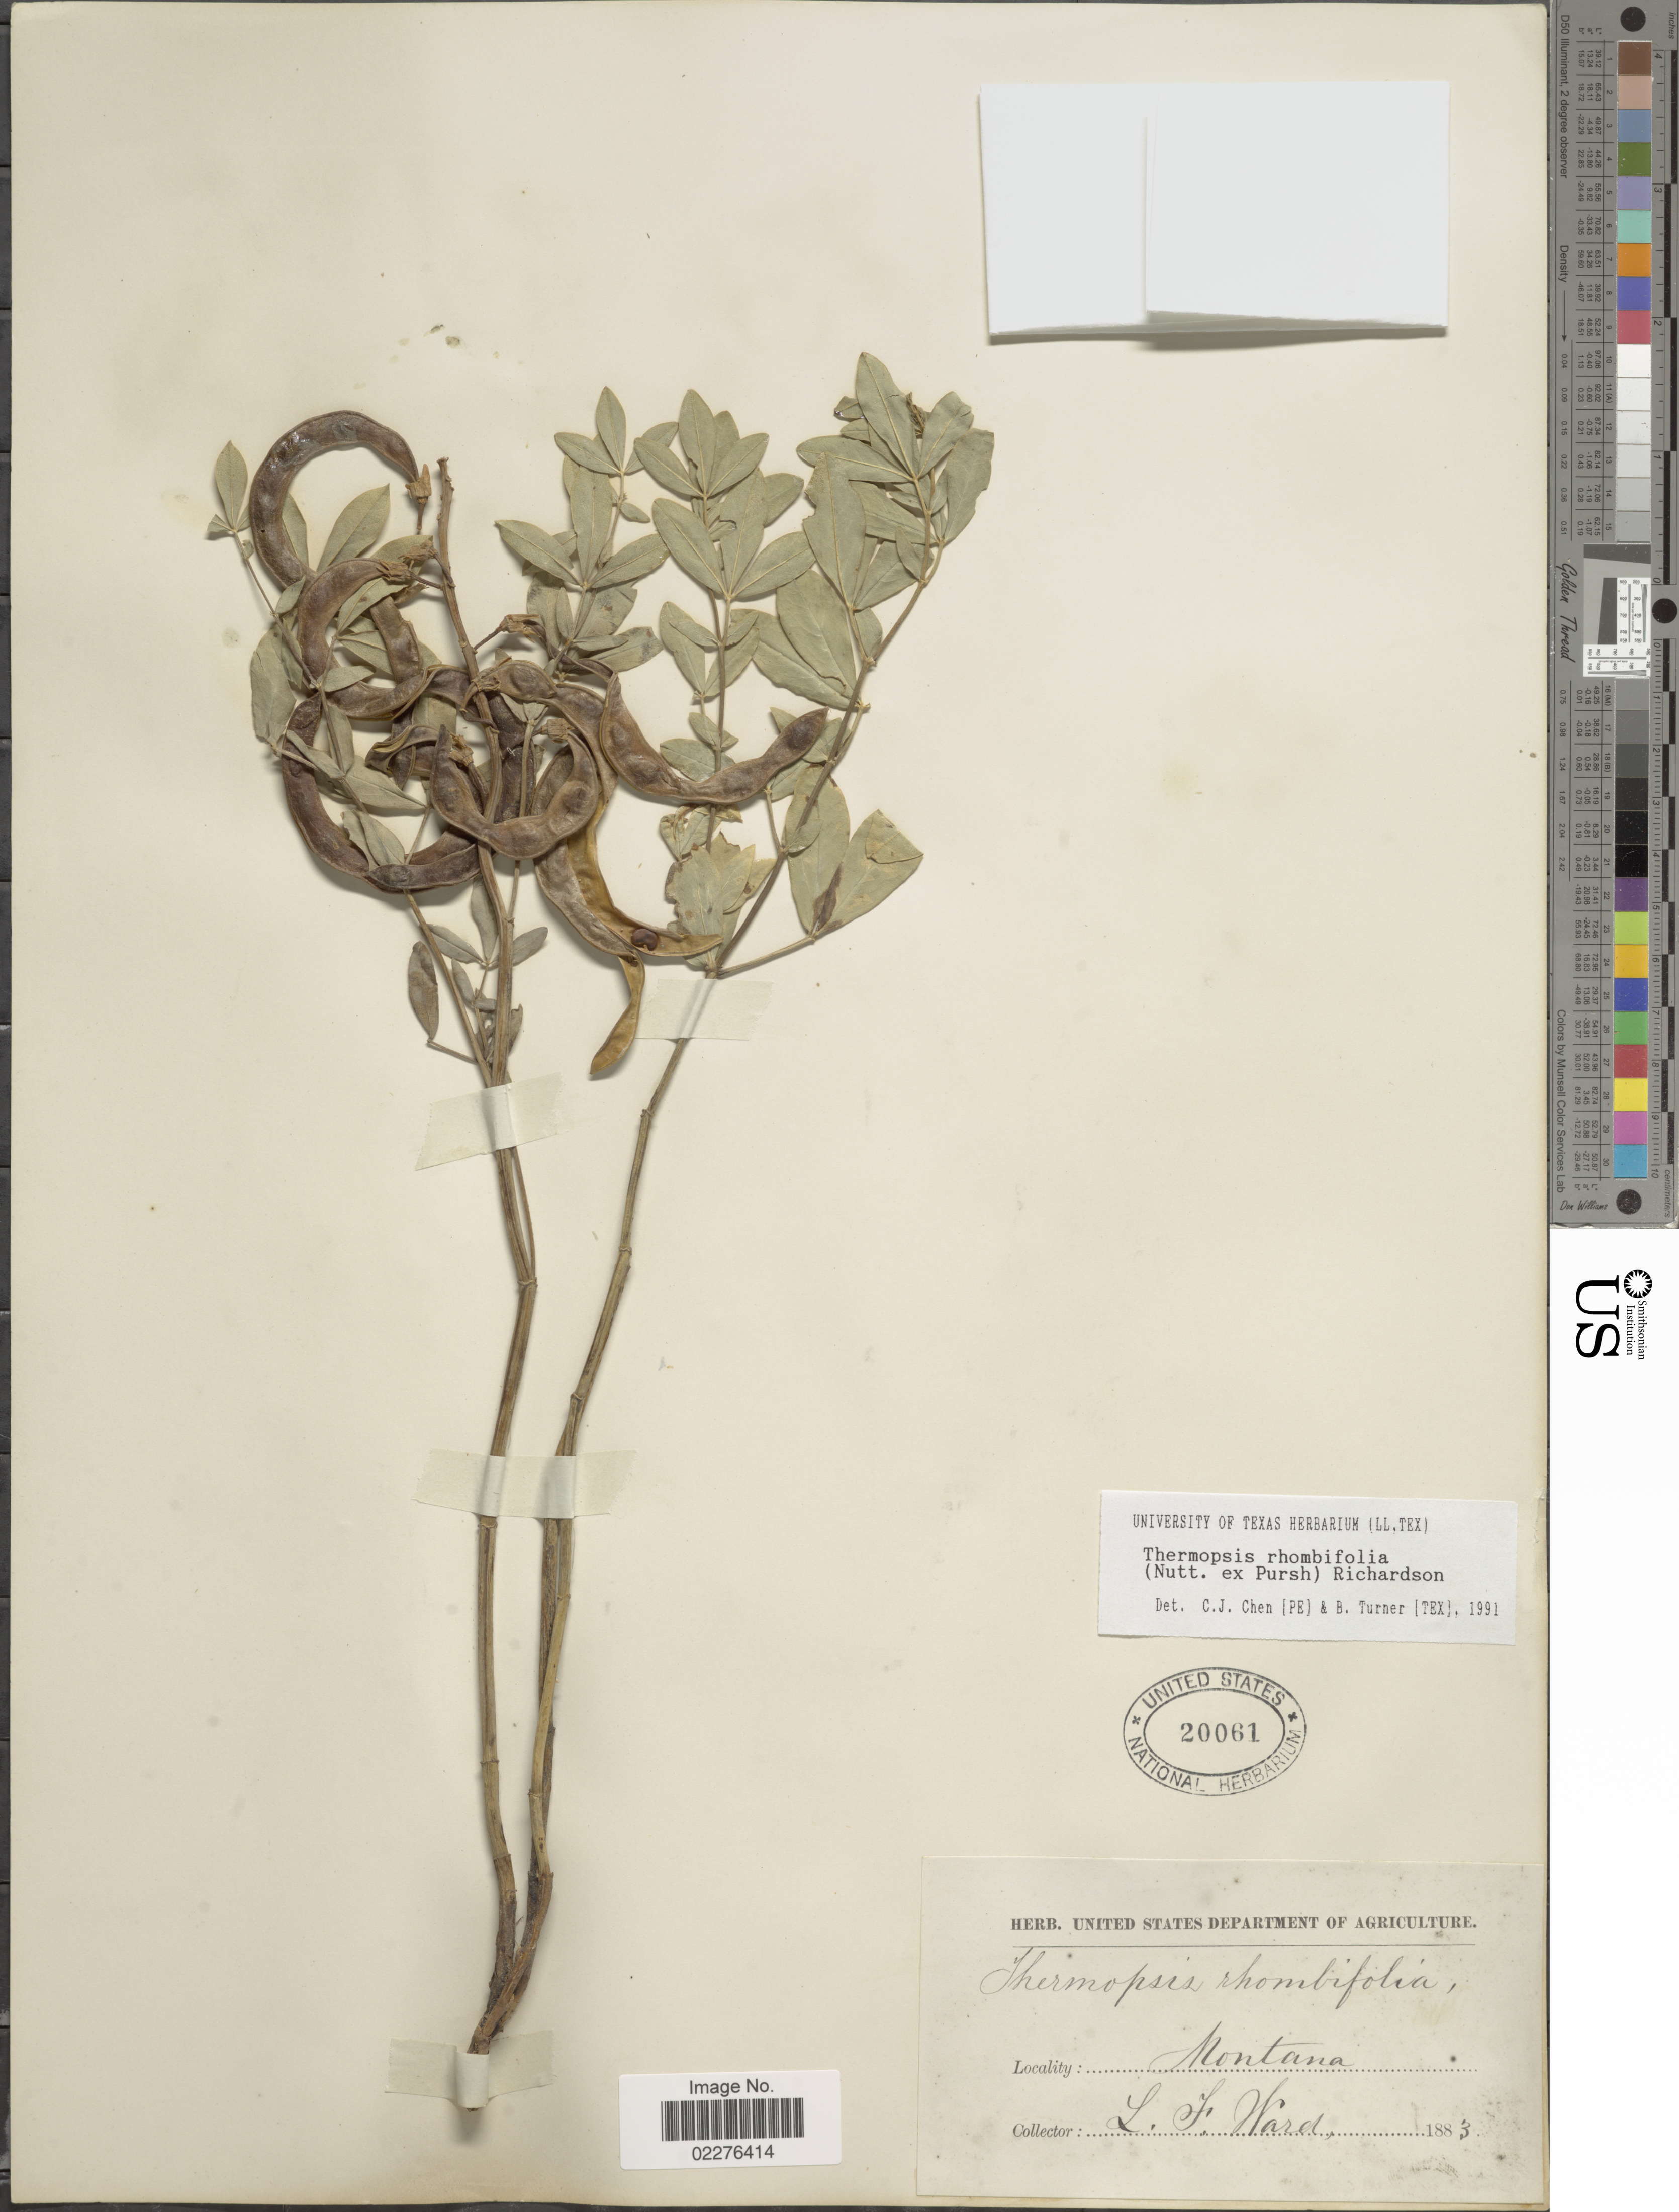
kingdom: Plantae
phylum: Tracheophyta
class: Magnoliopsida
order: Fabales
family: Fabaceae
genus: Thermopsis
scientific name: Thermopsis rhombifolia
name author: Richardson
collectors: L. Ward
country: United States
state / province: Montana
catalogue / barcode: US 20061